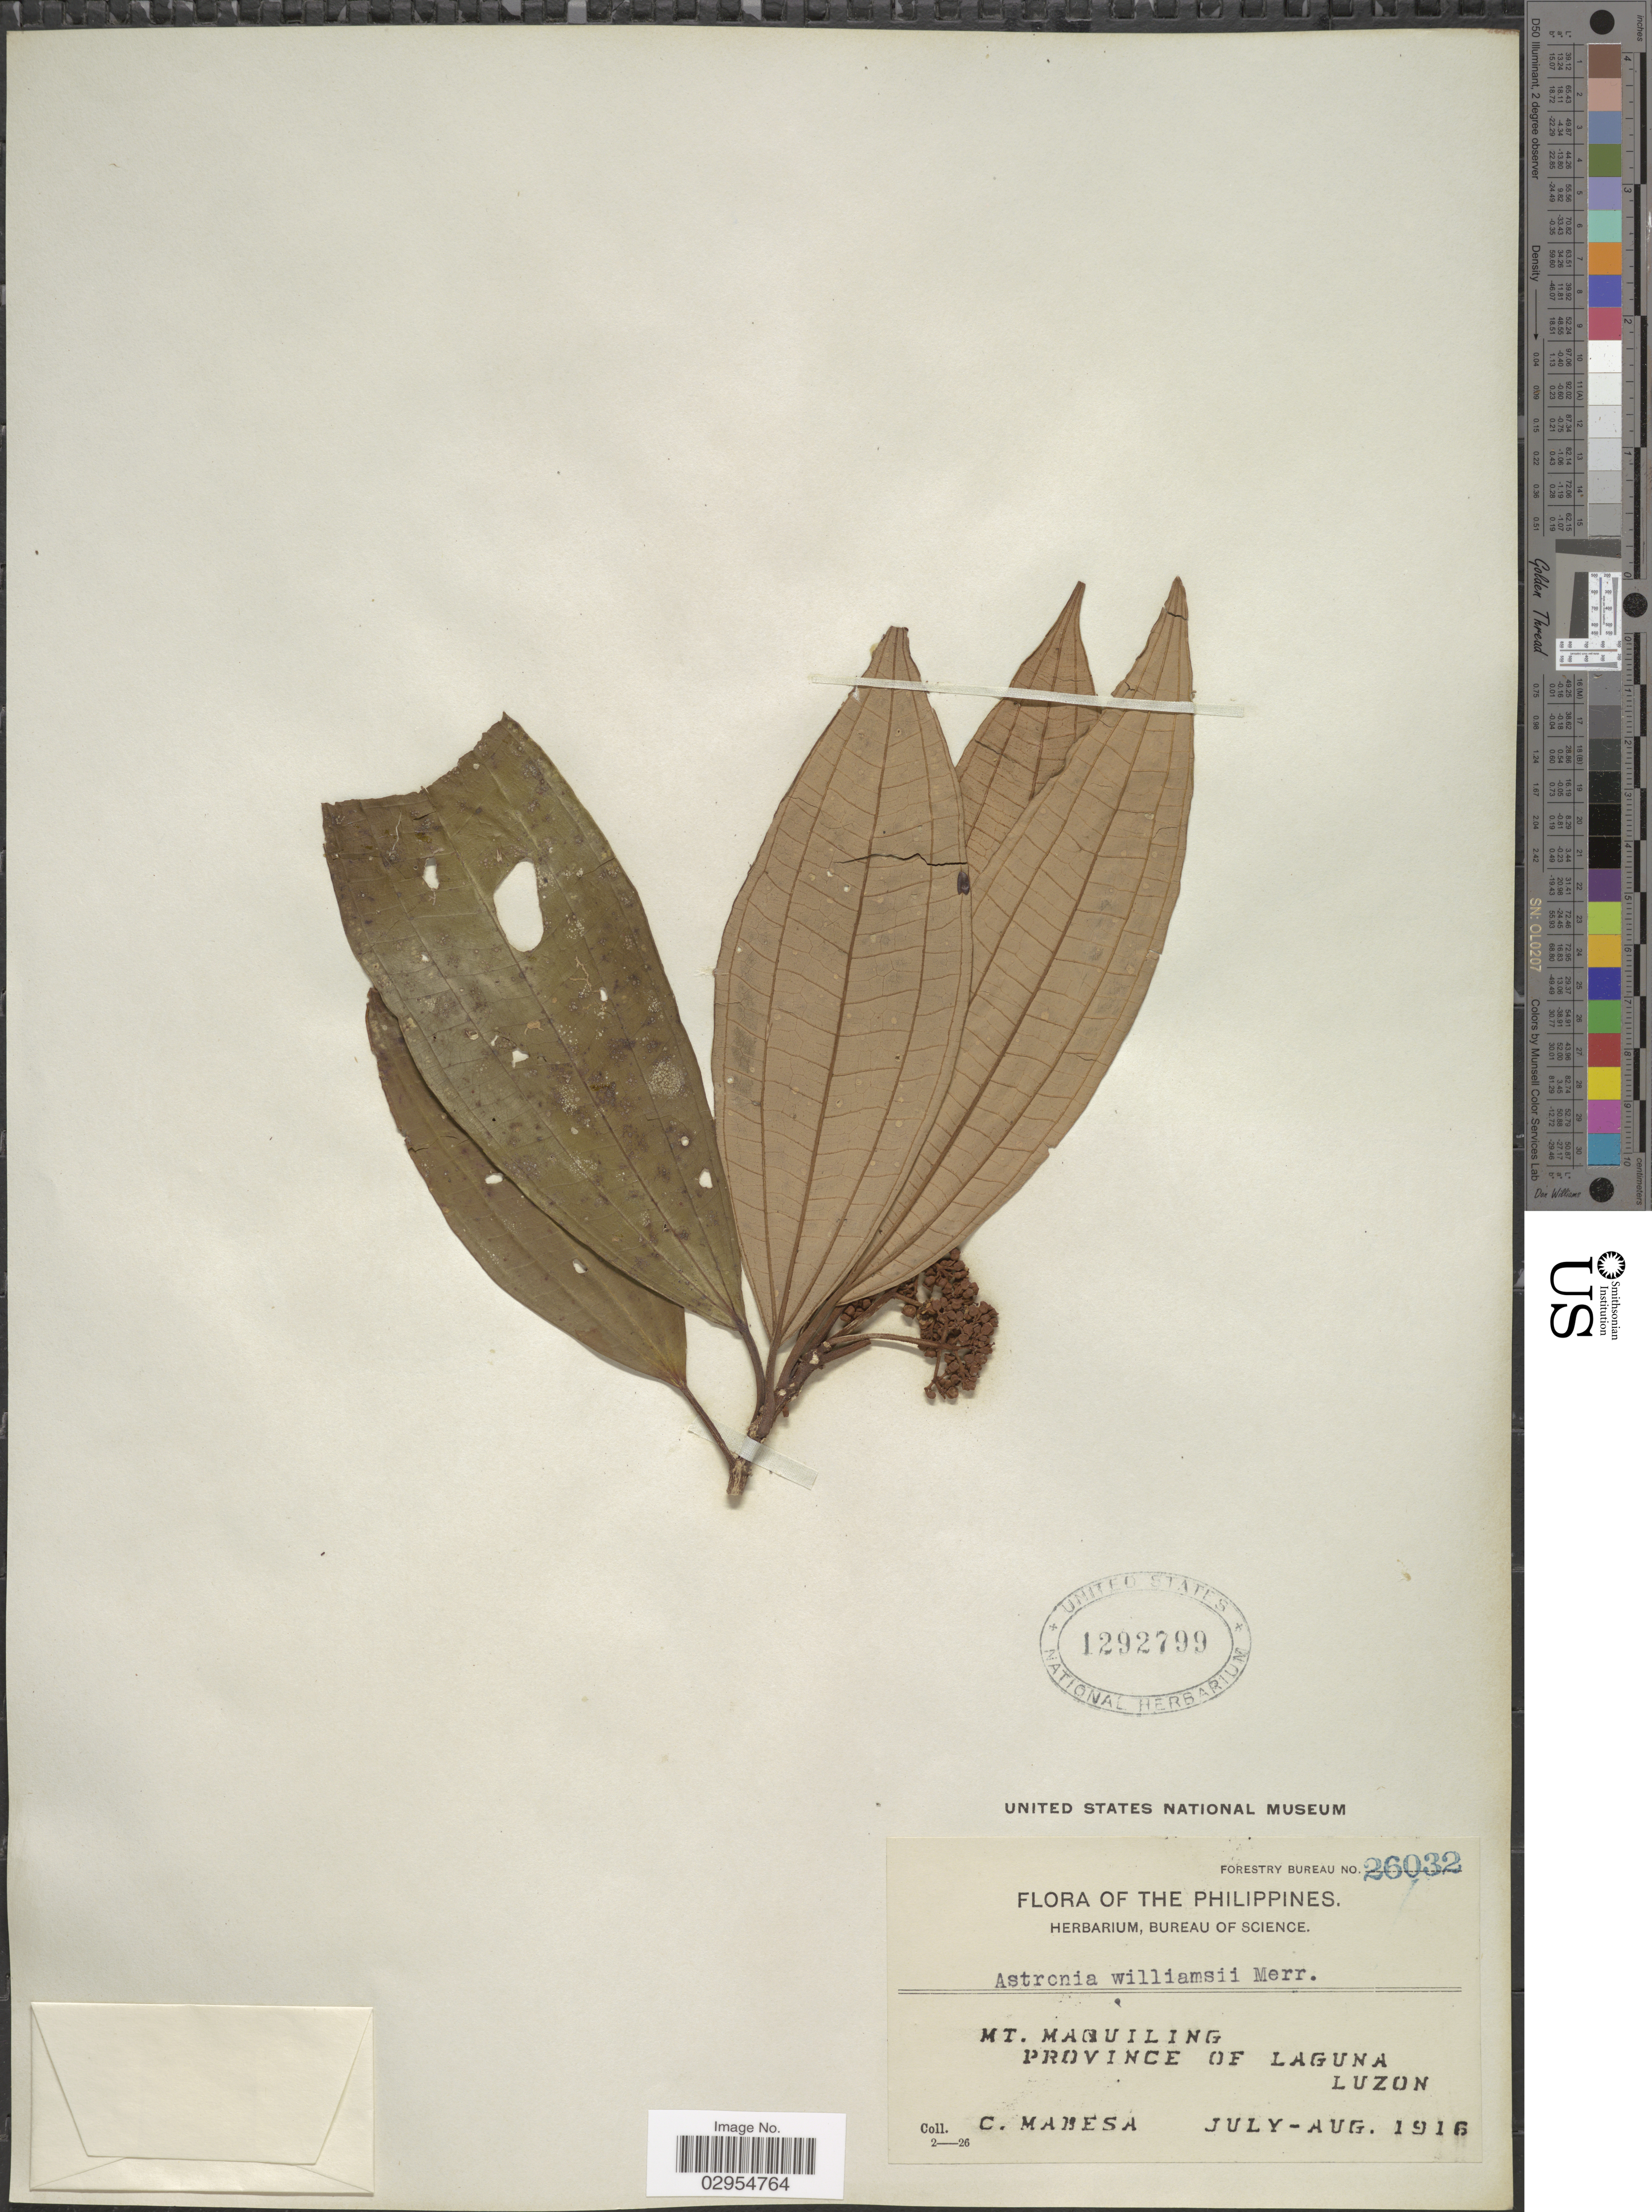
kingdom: Plantae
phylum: Tracheophyta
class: Magnoliopsida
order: Myrtales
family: Melastomataceae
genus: Astronia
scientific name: Astronia williamsii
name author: Merr. ex C.B. Rob.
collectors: C. Mabesa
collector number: Forestry Bureau 26032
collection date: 1916-07/1916-08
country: Philippines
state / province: Calabarzon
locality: Mt. Maquiling, Province of Laguna, Luzon.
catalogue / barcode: US 1292799